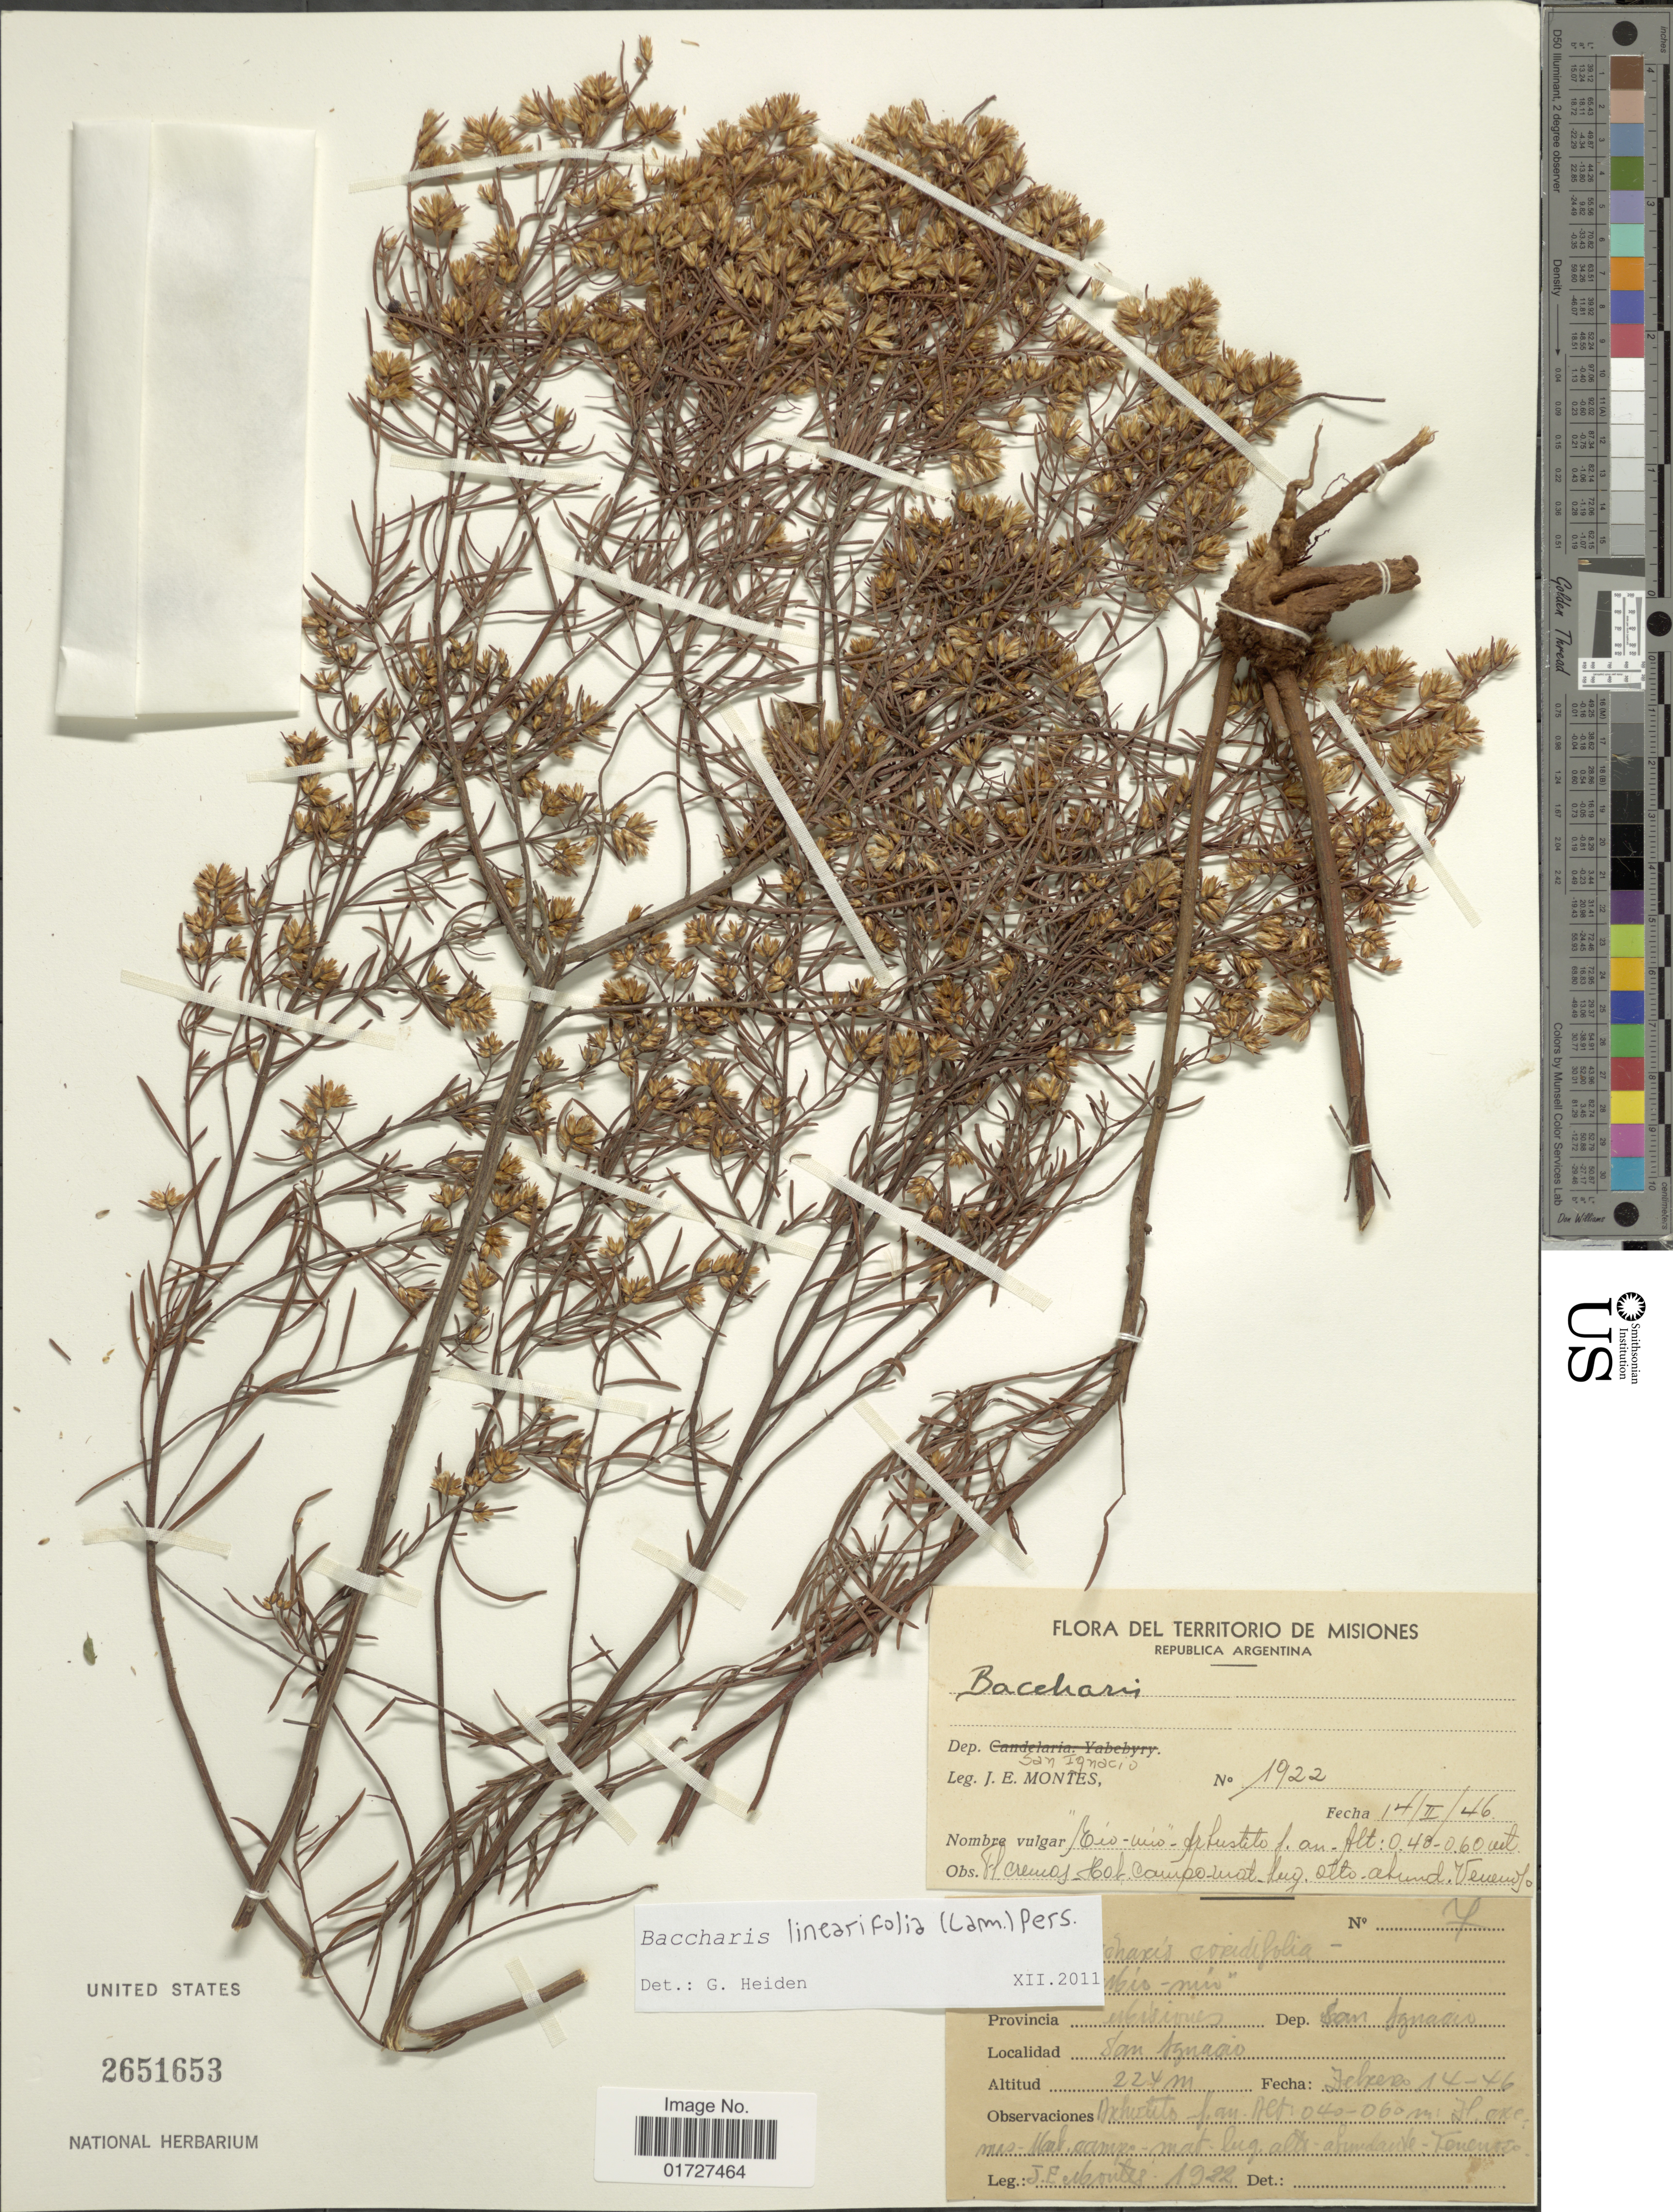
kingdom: Plantae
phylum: Tracheophyta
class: Magnoliopsida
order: Asterales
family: Asteraceae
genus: Baccharis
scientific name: Baccharis linearifolia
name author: (Lam.) Pers.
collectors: J. E. Montes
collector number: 1922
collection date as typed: Transcribed d/m/y: 14/2/46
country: Argentina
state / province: Misiones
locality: Republica de Argentina, Dep. San Ignacio, San Ignacio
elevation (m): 224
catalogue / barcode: US 2651653